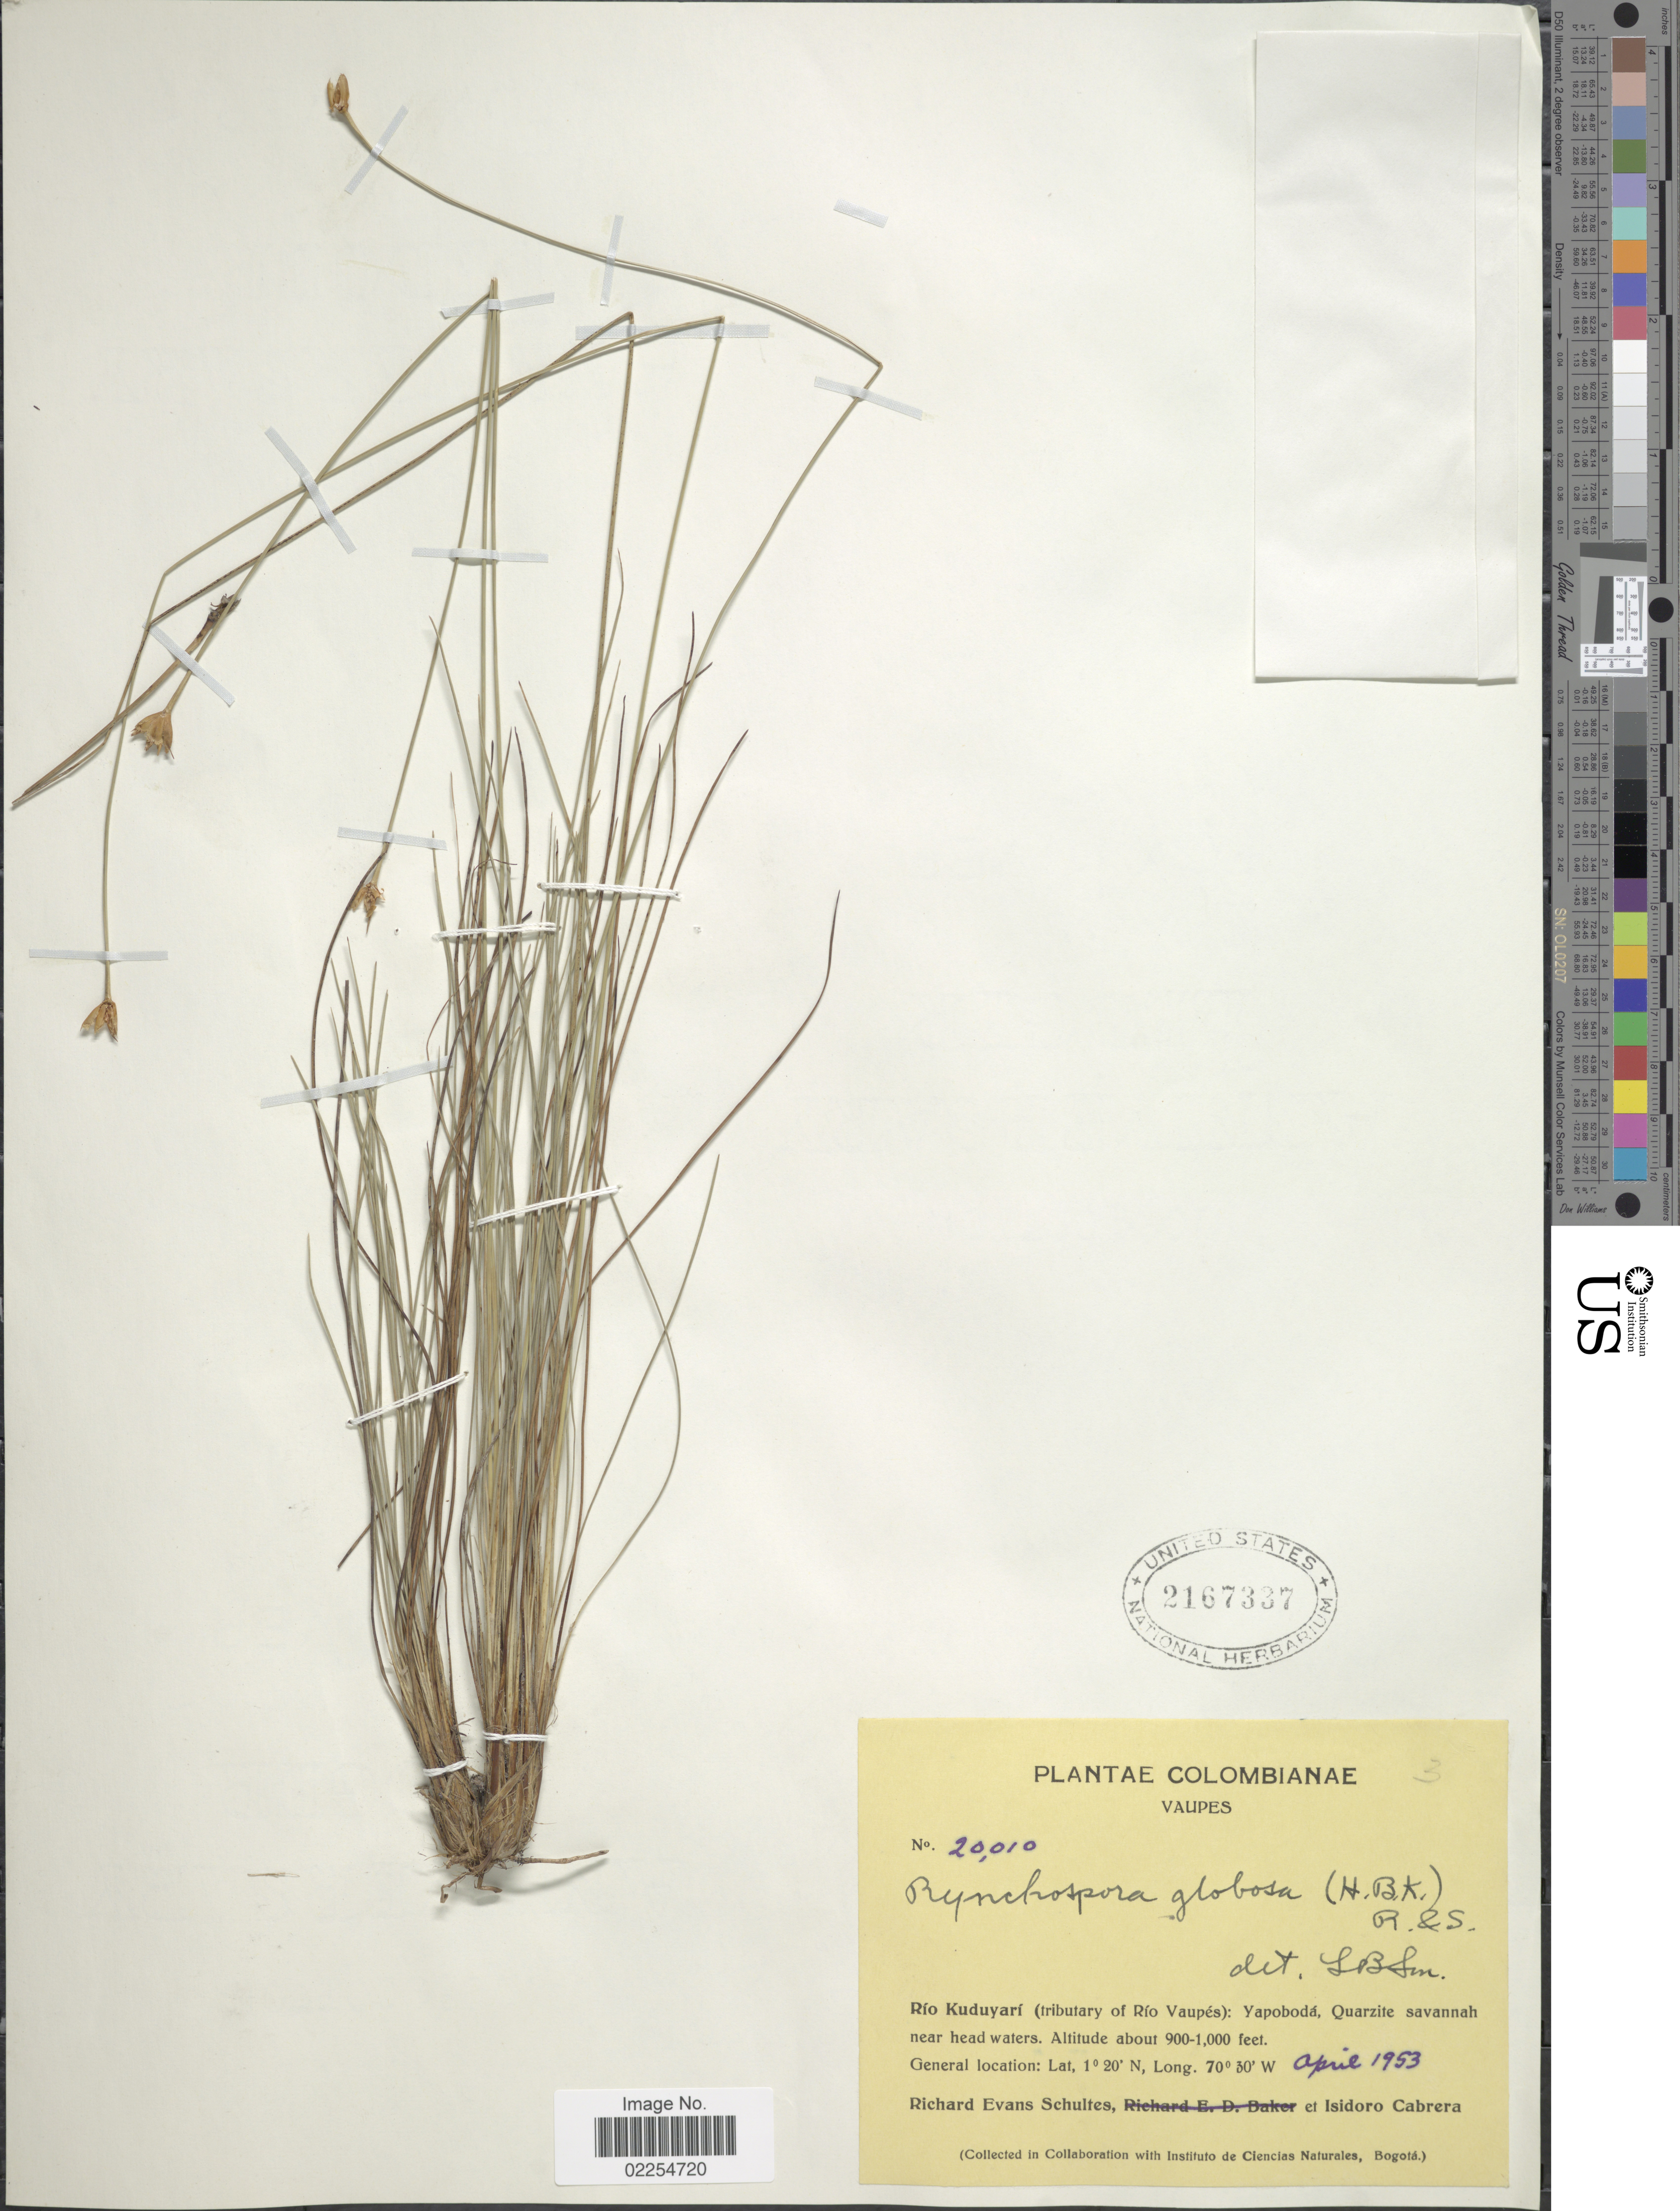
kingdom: Plantae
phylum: Tracheophyta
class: Liliopsida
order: Poales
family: Cyperaceae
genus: Rhynchospora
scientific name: Rhynchospora globosa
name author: (Kunth) Roem. & Schult.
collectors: R. E. Schultes & I. Cabrera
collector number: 20010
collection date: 1953-04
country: Colombia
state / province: Vaupés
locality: Rio Kuduyari (tributary of Rio Vaupes), Yapoboda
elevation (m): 274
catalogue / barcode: US 2167337